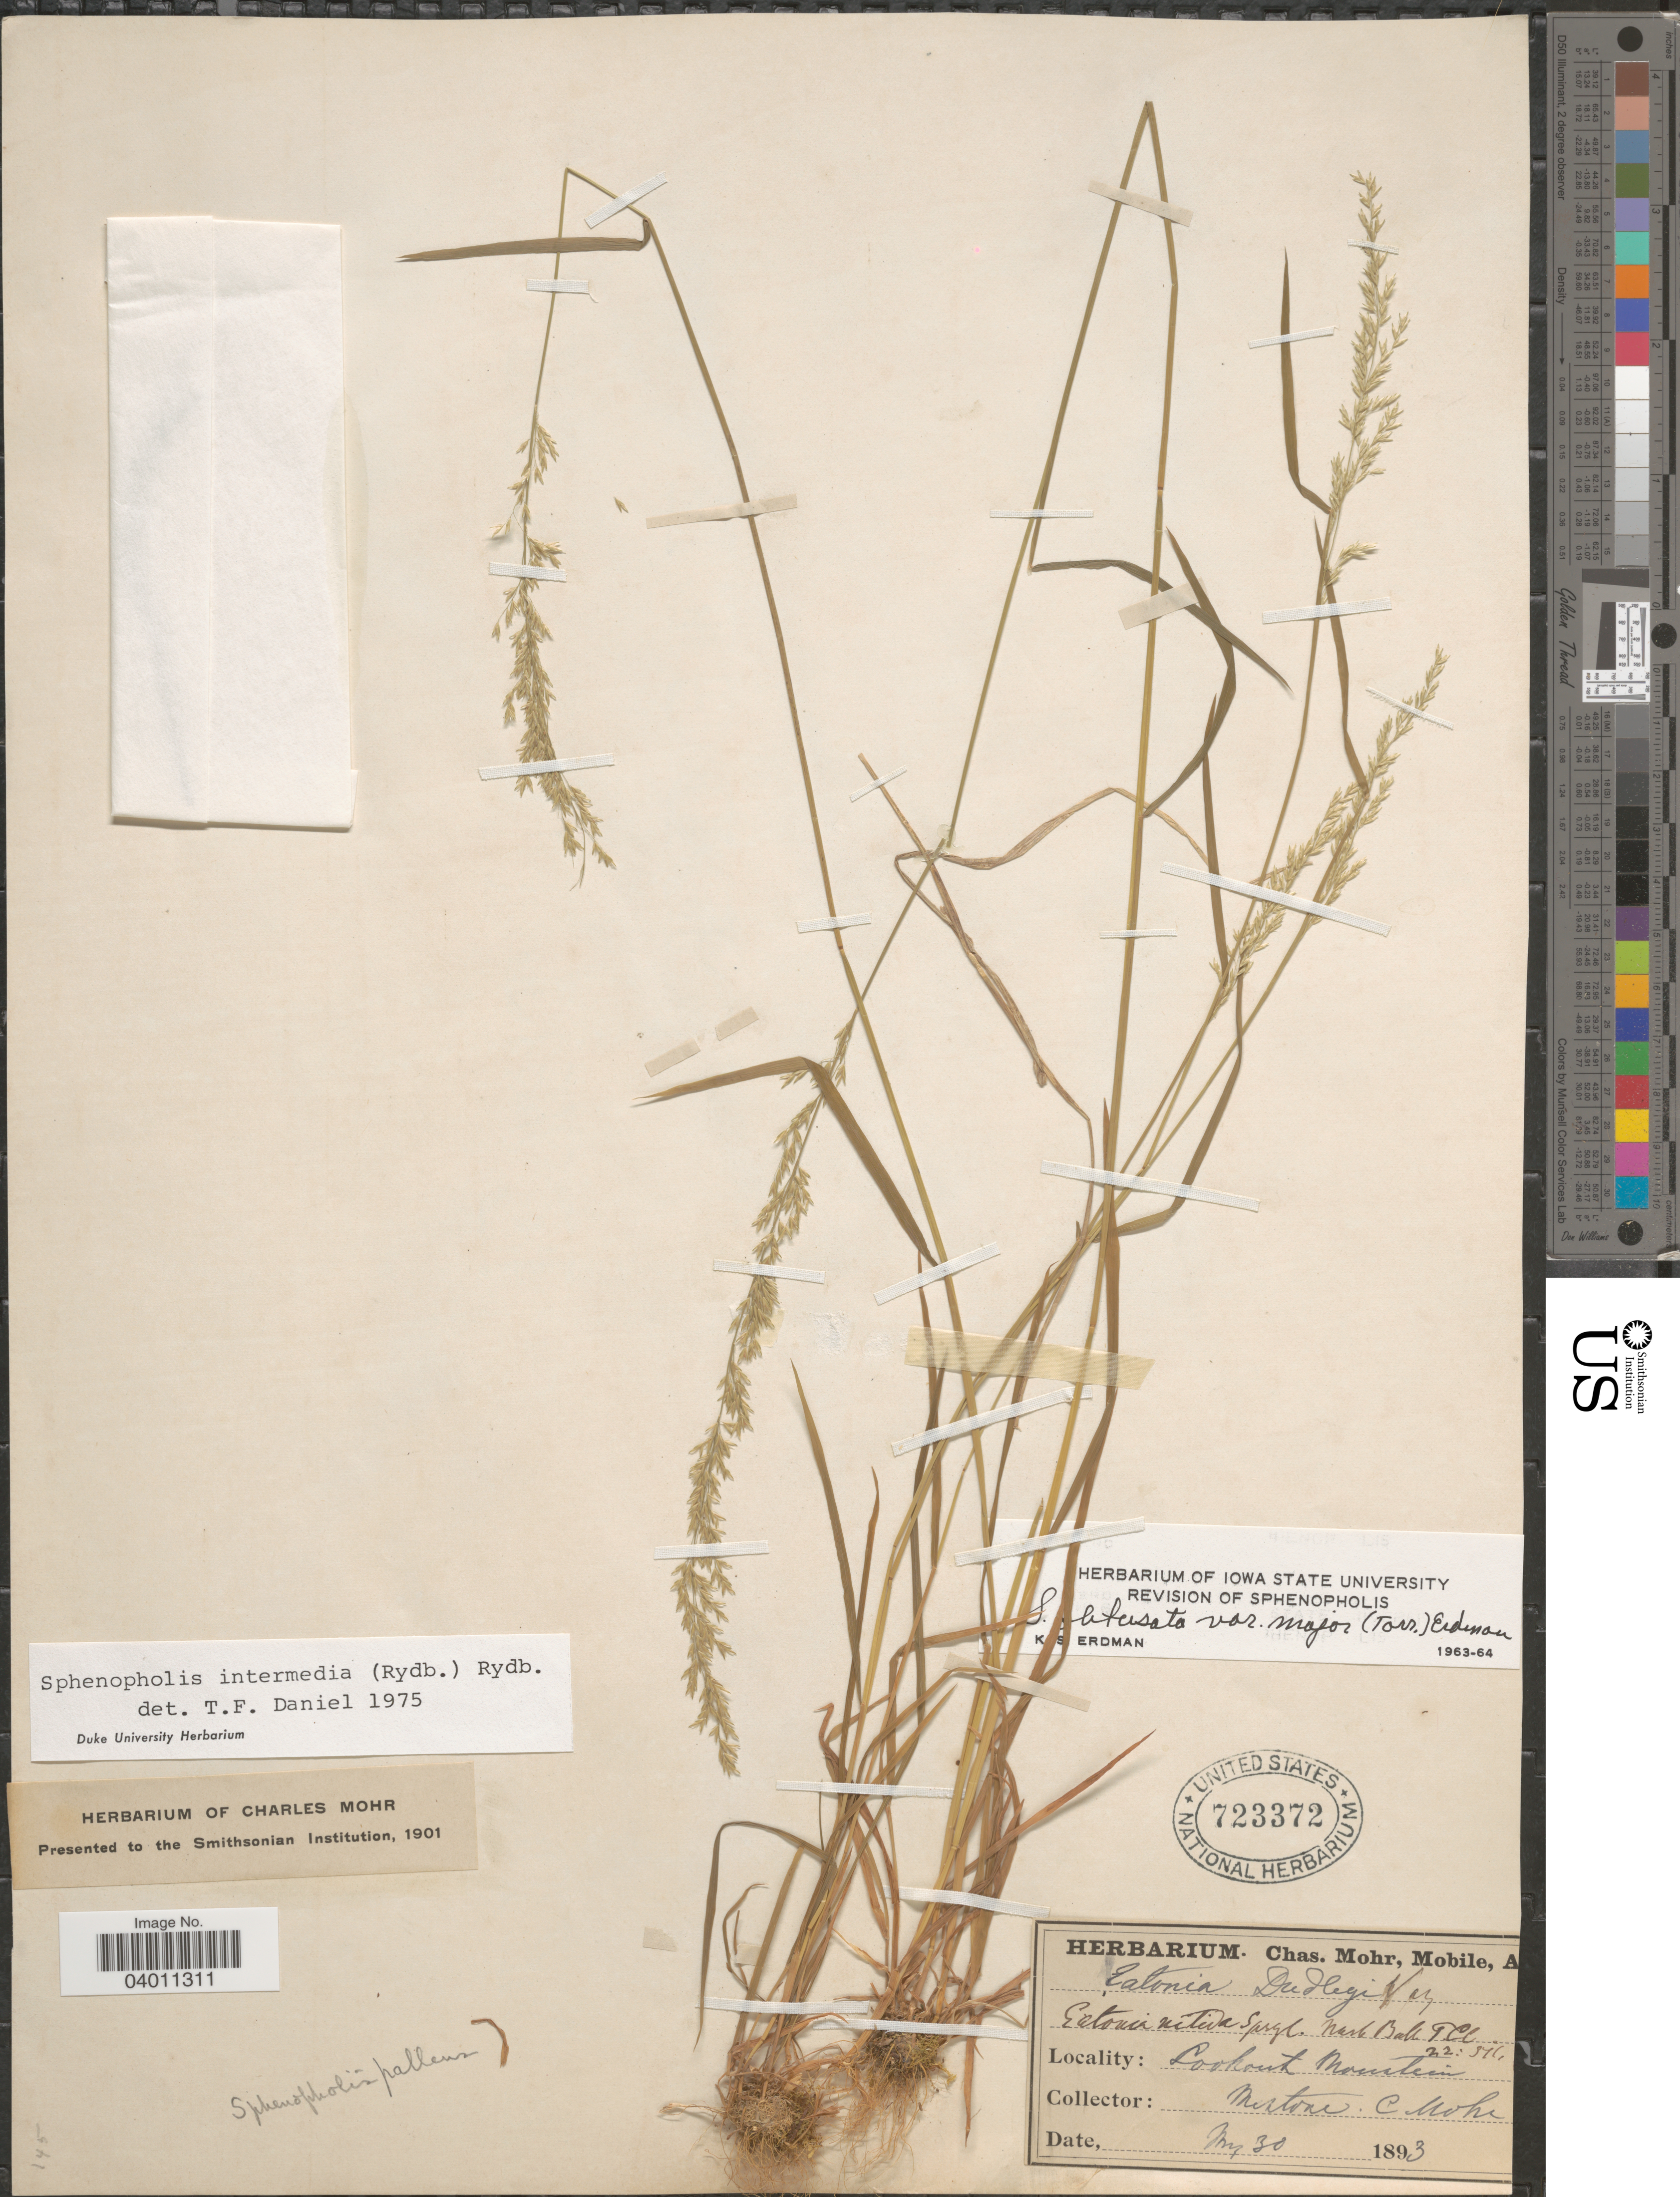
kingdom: Plantae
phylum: Tracheophyta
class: Liliopsida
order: Poales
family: Poaceae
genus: Sphenopholis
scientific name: Sphenopholis intermedia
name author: (Rydb.) Rydb.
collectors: C. T. Mohr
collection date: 1893-05-30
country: United States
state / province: Alabama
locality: Lookout Mountain. Mentone.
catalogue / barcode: US 723372